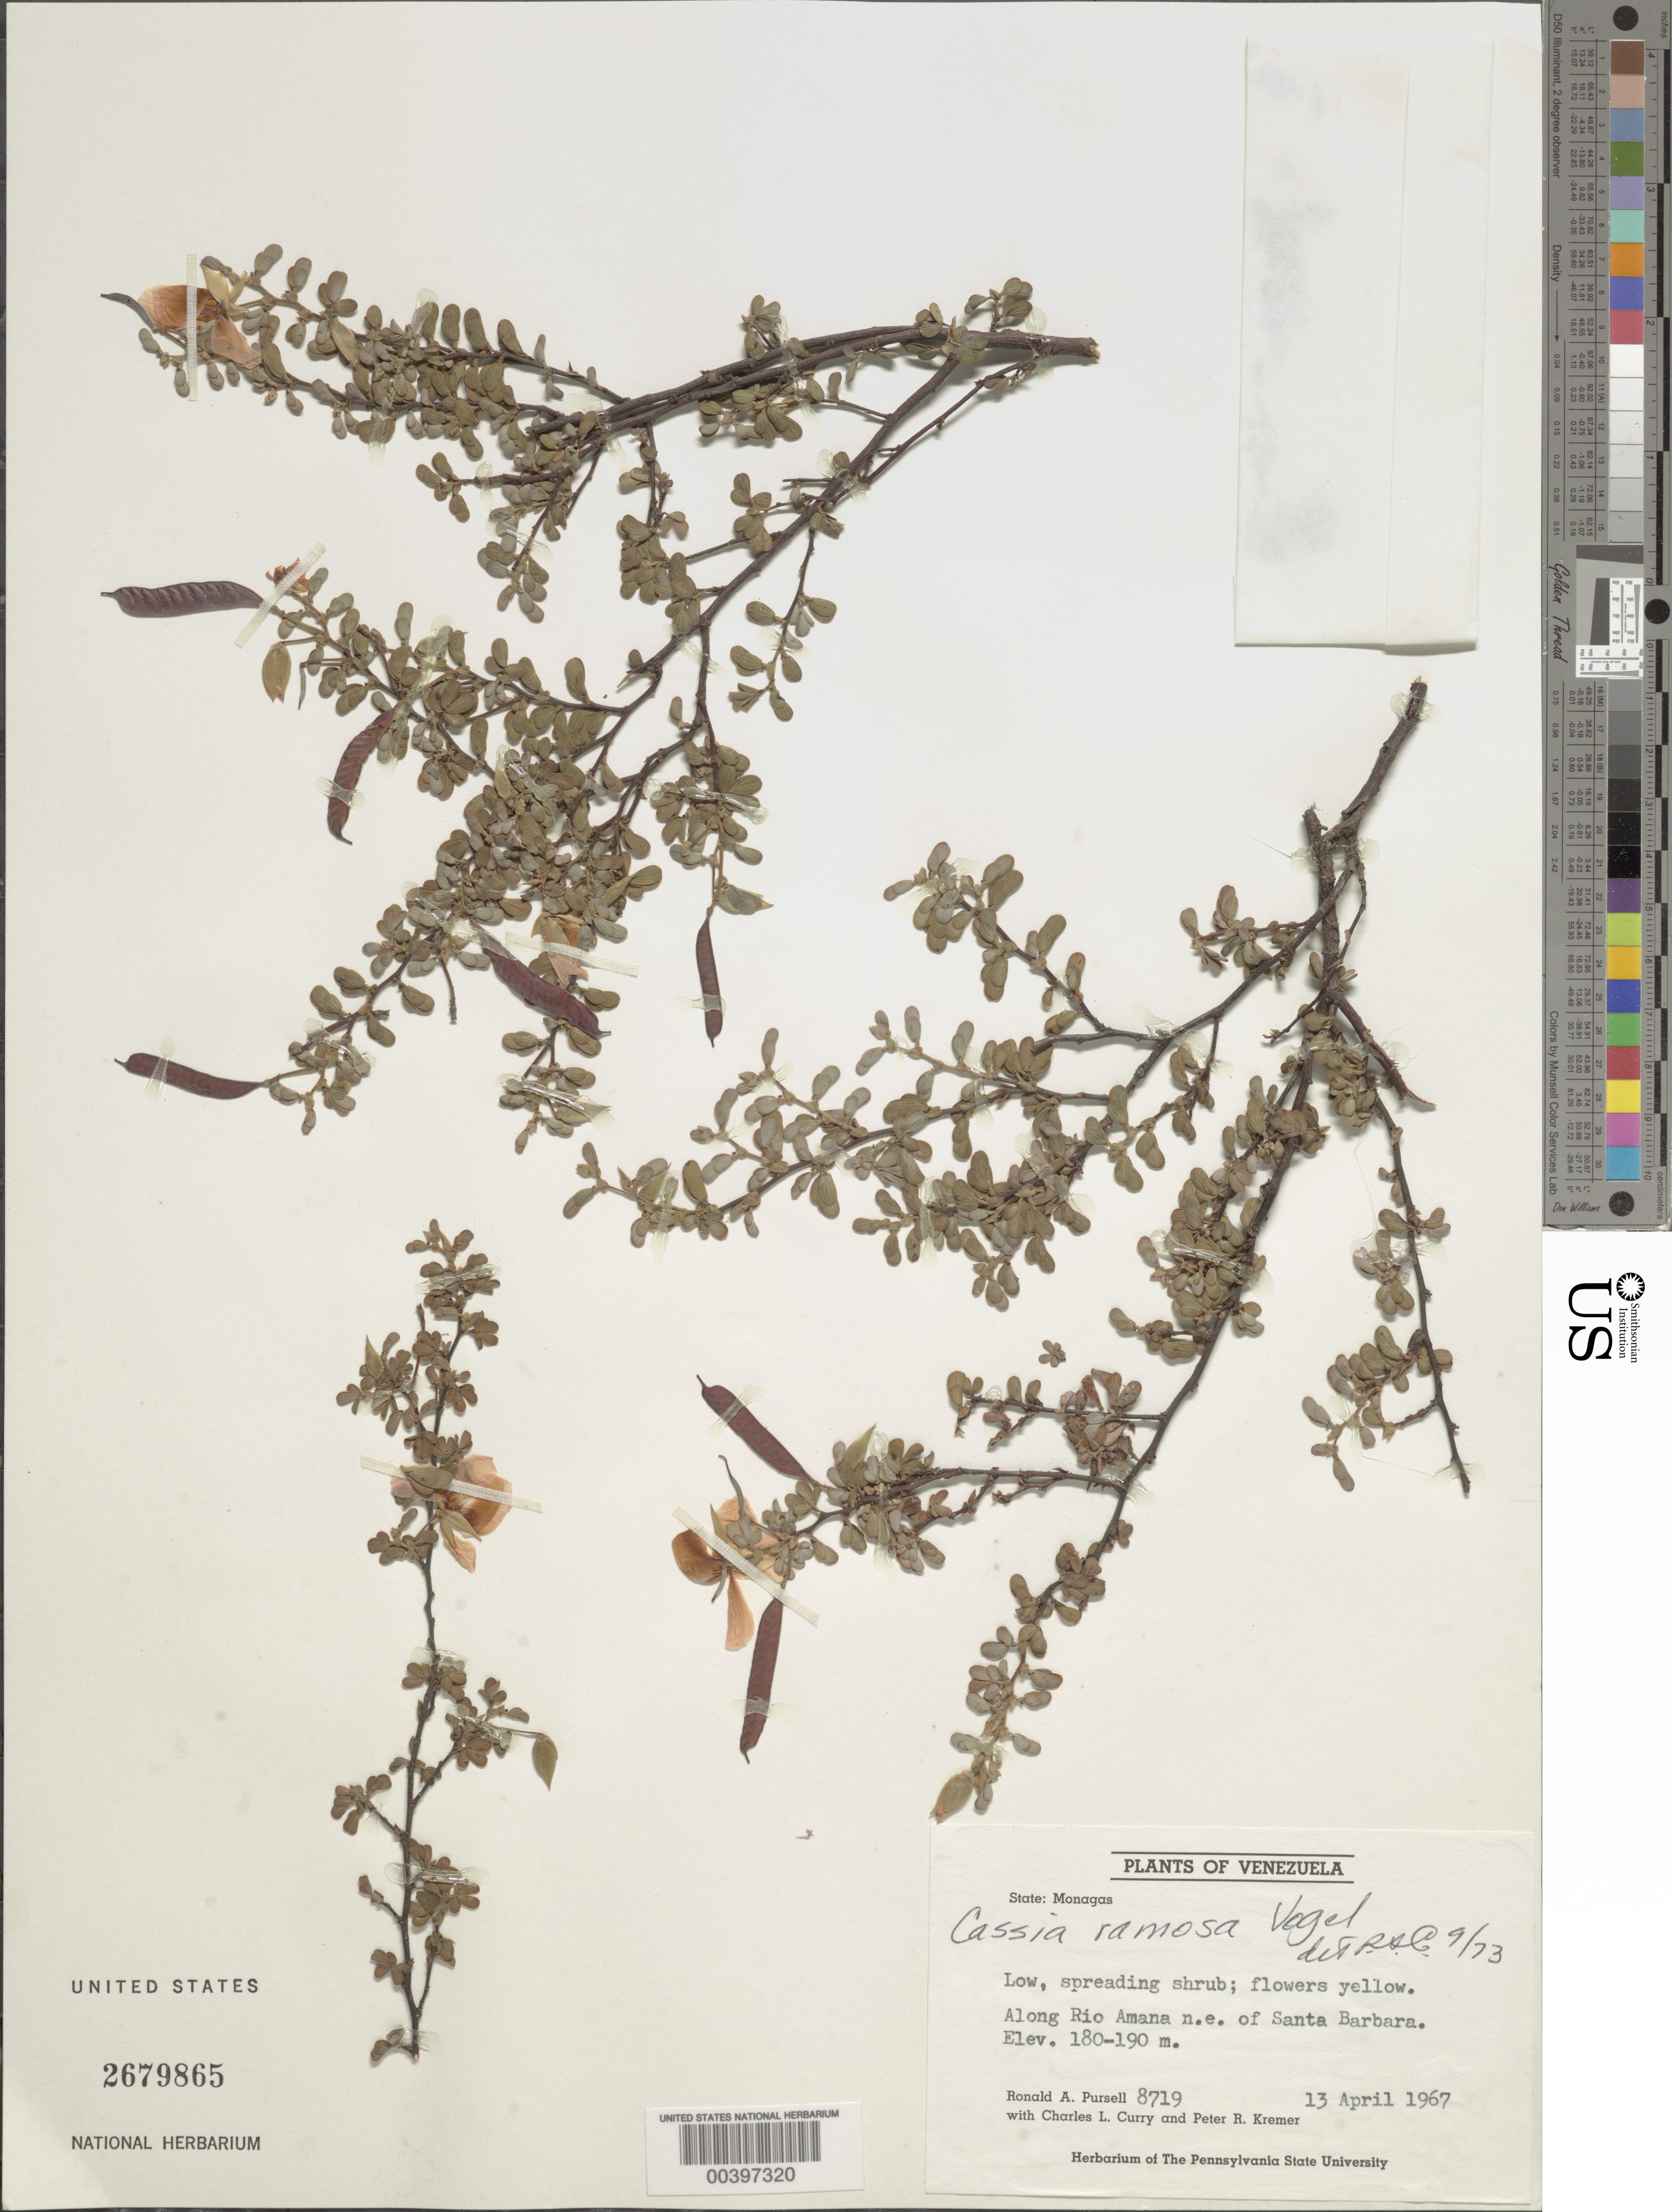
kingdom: Plantae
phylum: Tracheophyta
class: Magnoliopsida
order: Fabales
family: Fabaceae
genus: Chamaecrista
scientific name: Chamaecrista ramosa var. ramosa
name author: (Vogel) H.S. Irwin & Barneby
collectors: R. A. Pursell, C. L. Curry & P. R. Kremer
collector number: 8719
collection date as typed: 13 Apr 1967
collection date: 1967-04-13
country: Venezuela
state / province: Monagas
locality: Along rio amana ne of Santa Barbara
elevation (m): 180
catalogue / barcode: US 2679865